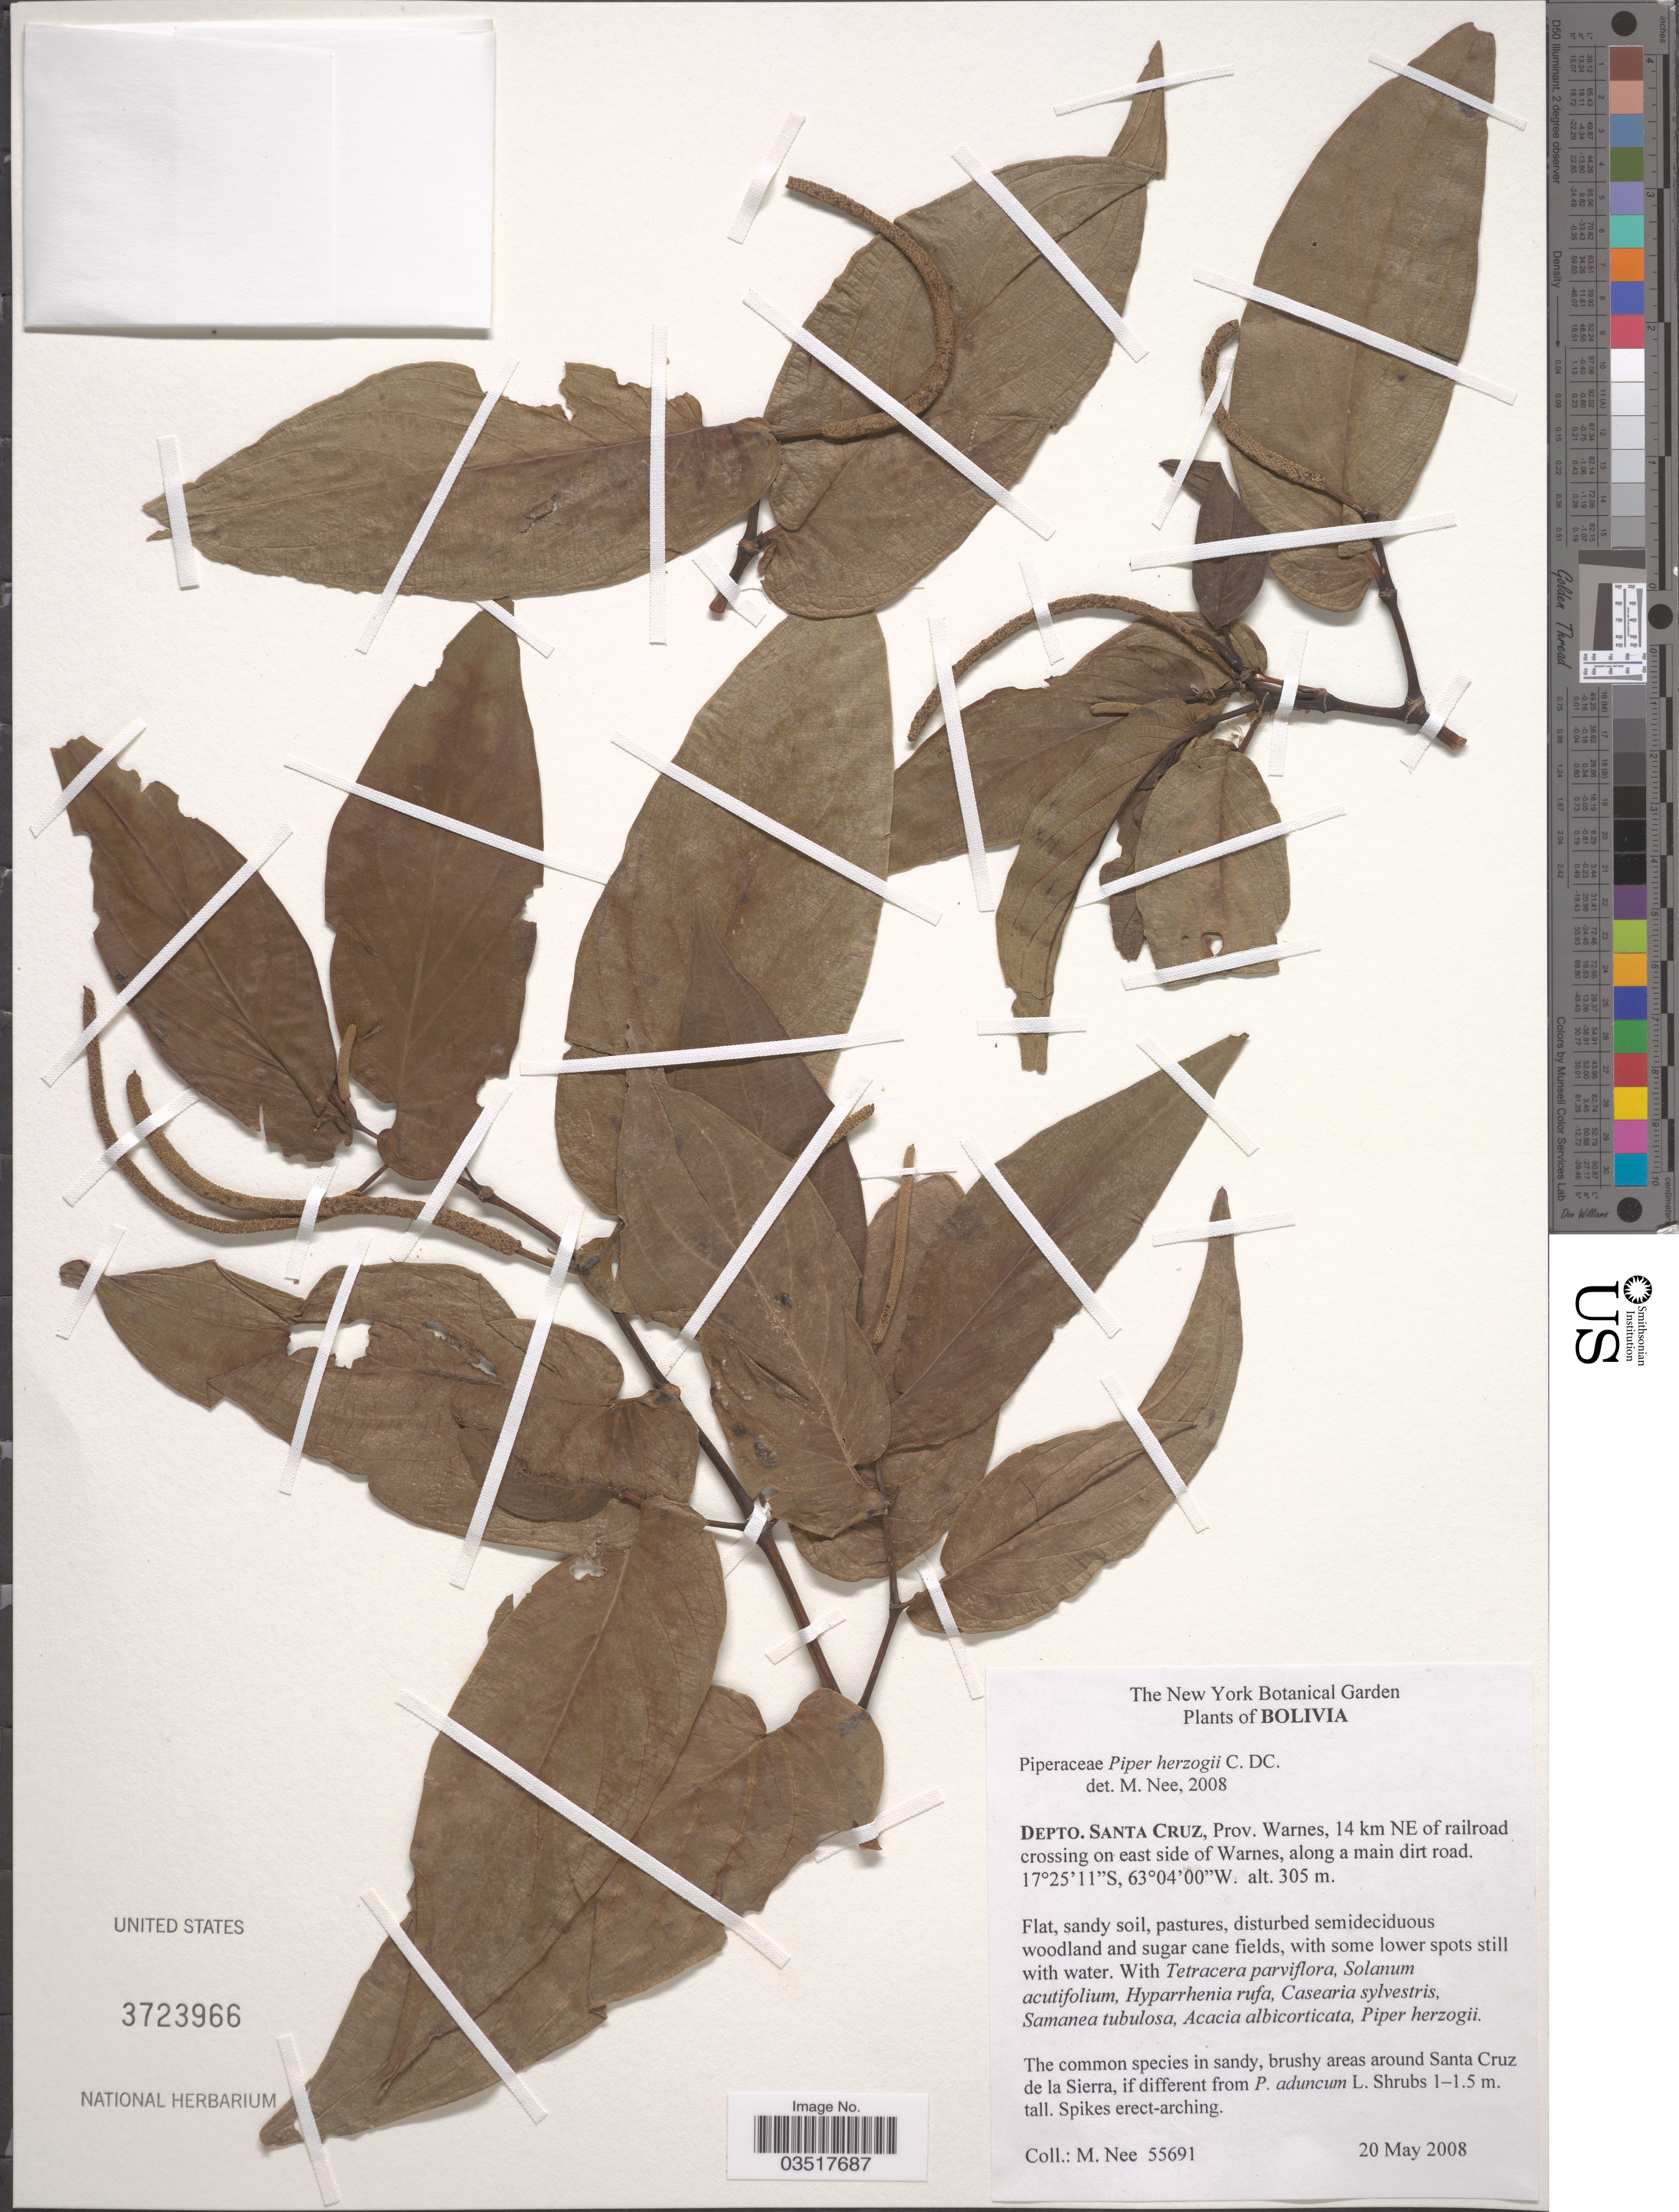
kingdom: Plantae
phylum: Tracheophyta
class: Magnoliopsida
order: Piperales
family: Piperaceae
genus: Piper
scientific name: Piper herzogii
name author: C. DC.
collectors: M. Nee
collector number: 55691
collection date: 2008-05-20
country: Bolivia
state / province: Santa Cruz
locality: Depto. Santa Cruz, Prov. Warnes, 14 km NE of railroad crossing on east side of Warnes, along a main dirt road.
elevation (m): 305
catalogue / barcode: US 3723966